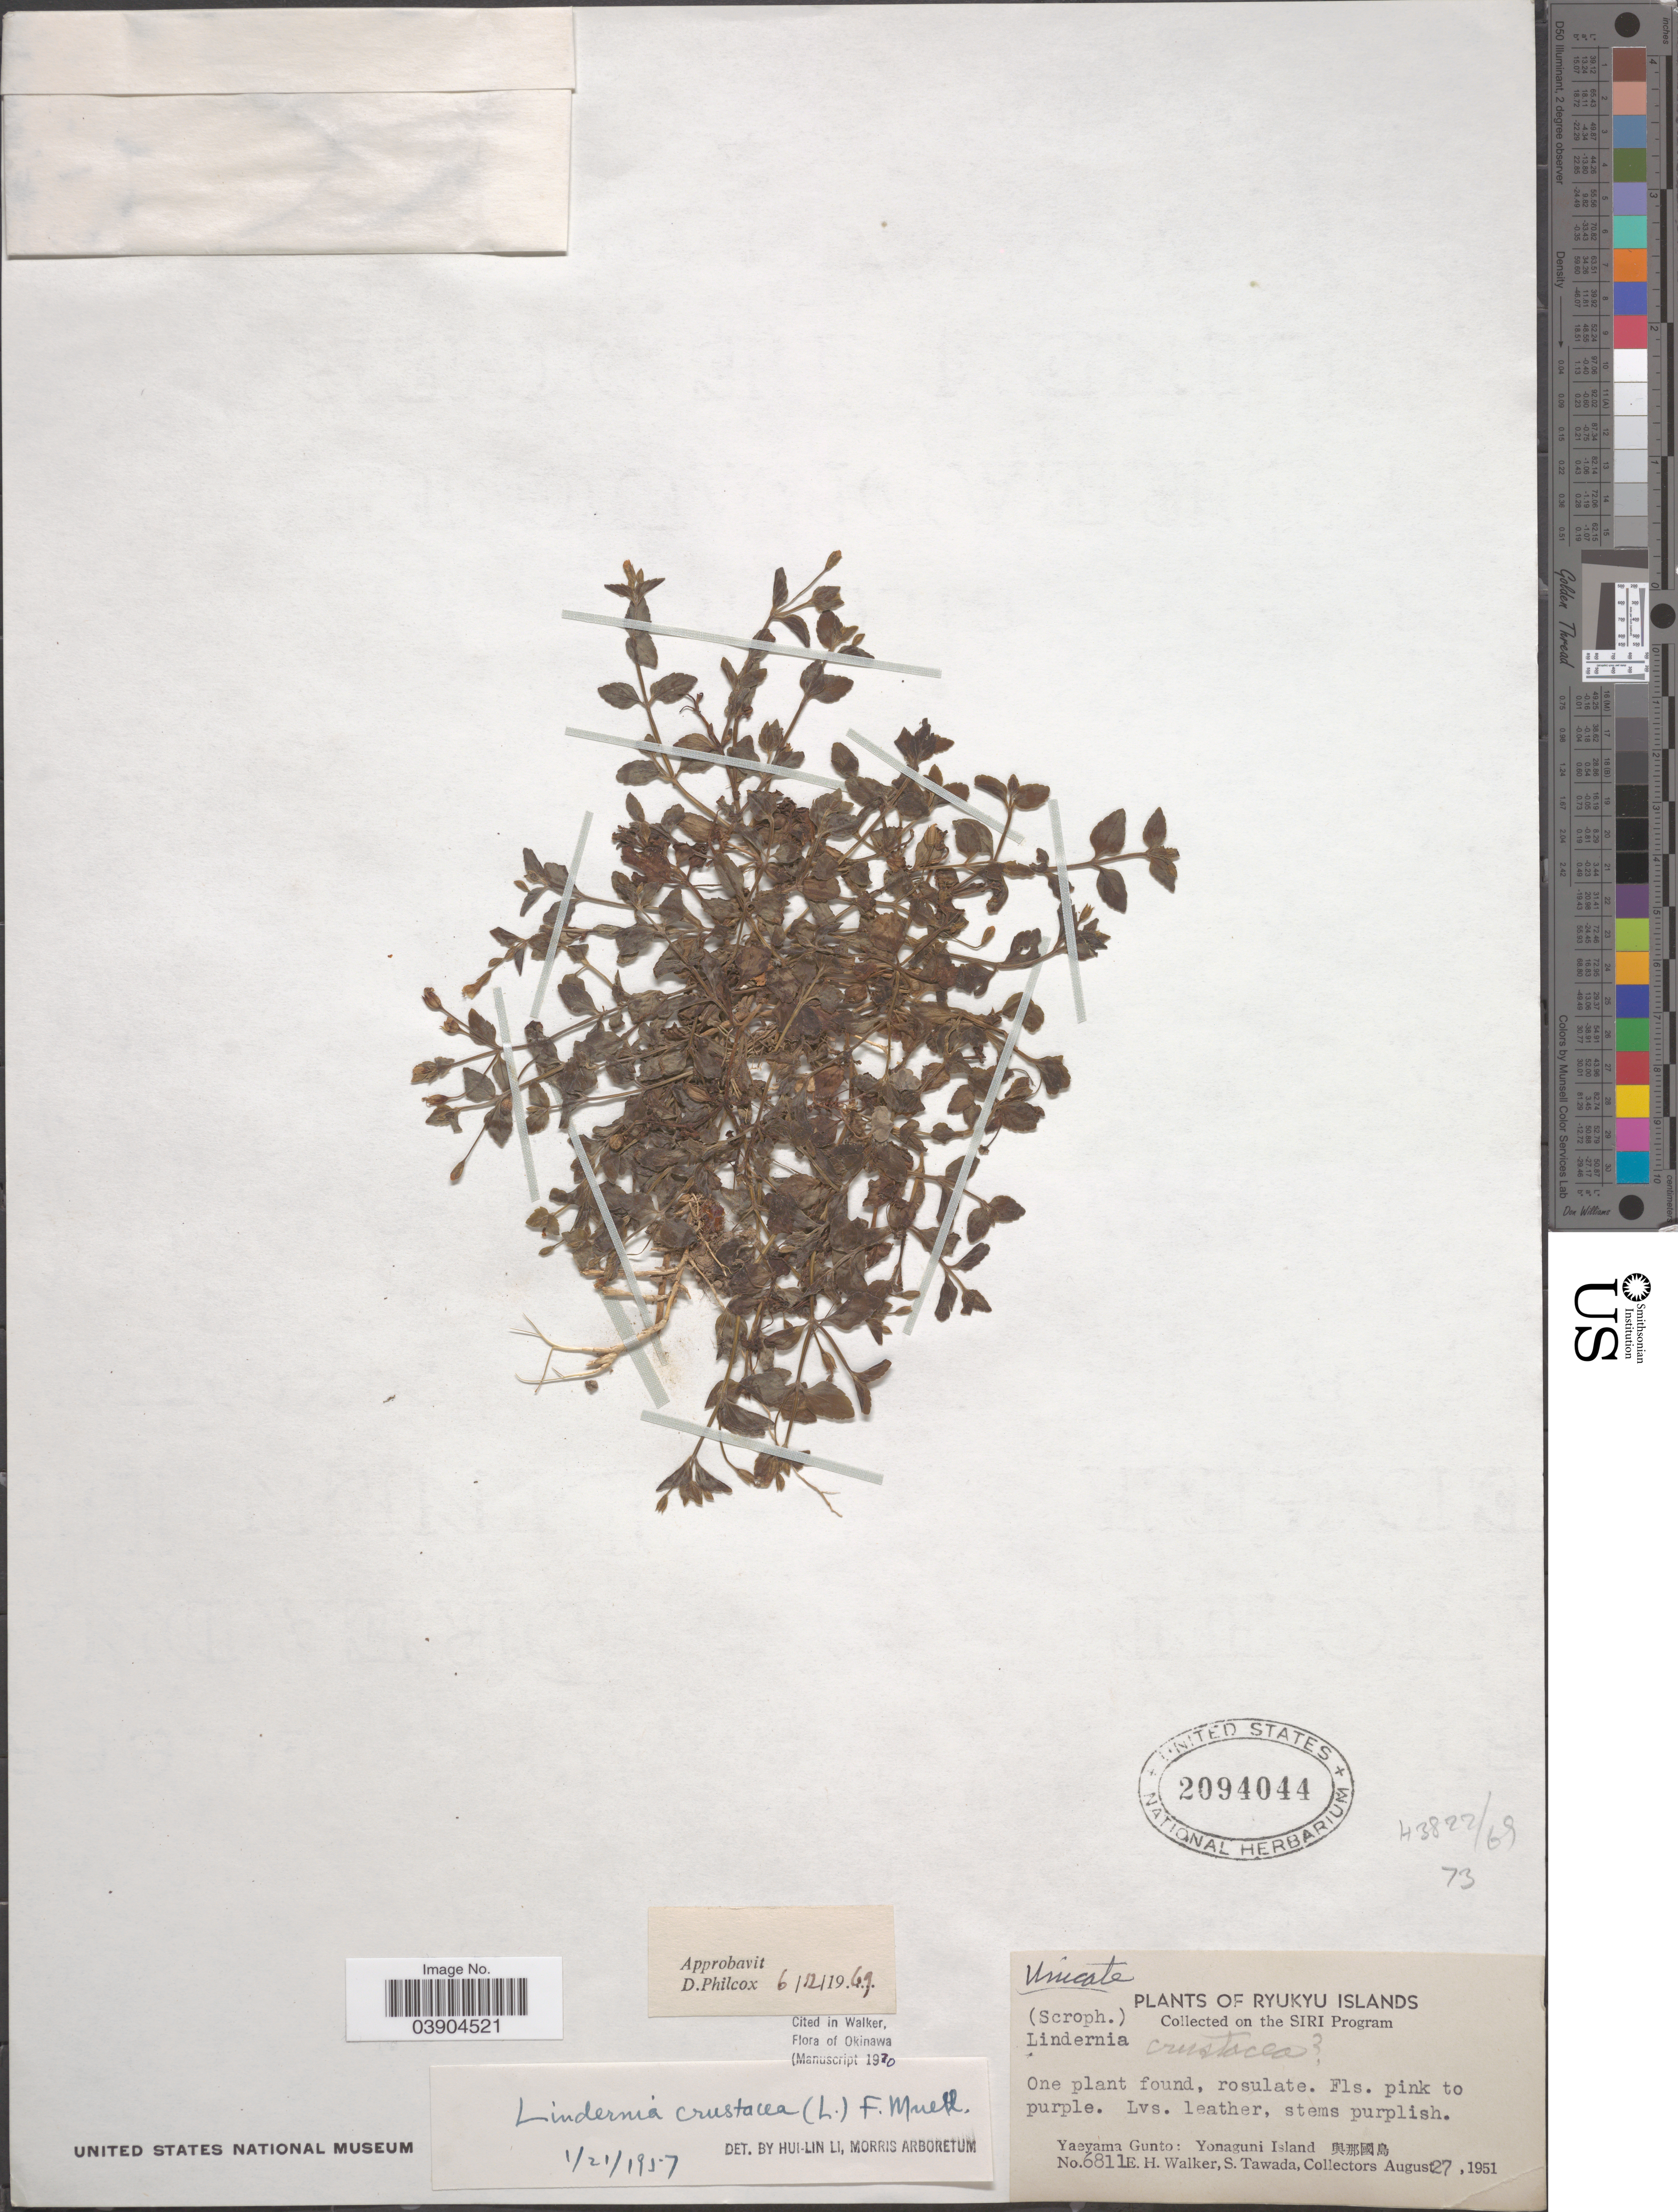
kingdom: Plantae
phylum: Tracheophyta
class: Magnoliopsida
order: Lamiales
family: Linderniaceae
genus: Lindernia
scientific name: Lindernia crustacea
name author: (L.) F. Muell.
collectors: E. H. Walker & S. Tawada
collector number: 6811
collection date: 1951-08-27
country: Japan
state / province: Okinawa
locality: Ryukyu Islands. Yaeyama Gunto: Yonaguni Island X.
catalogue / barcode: US 2094044